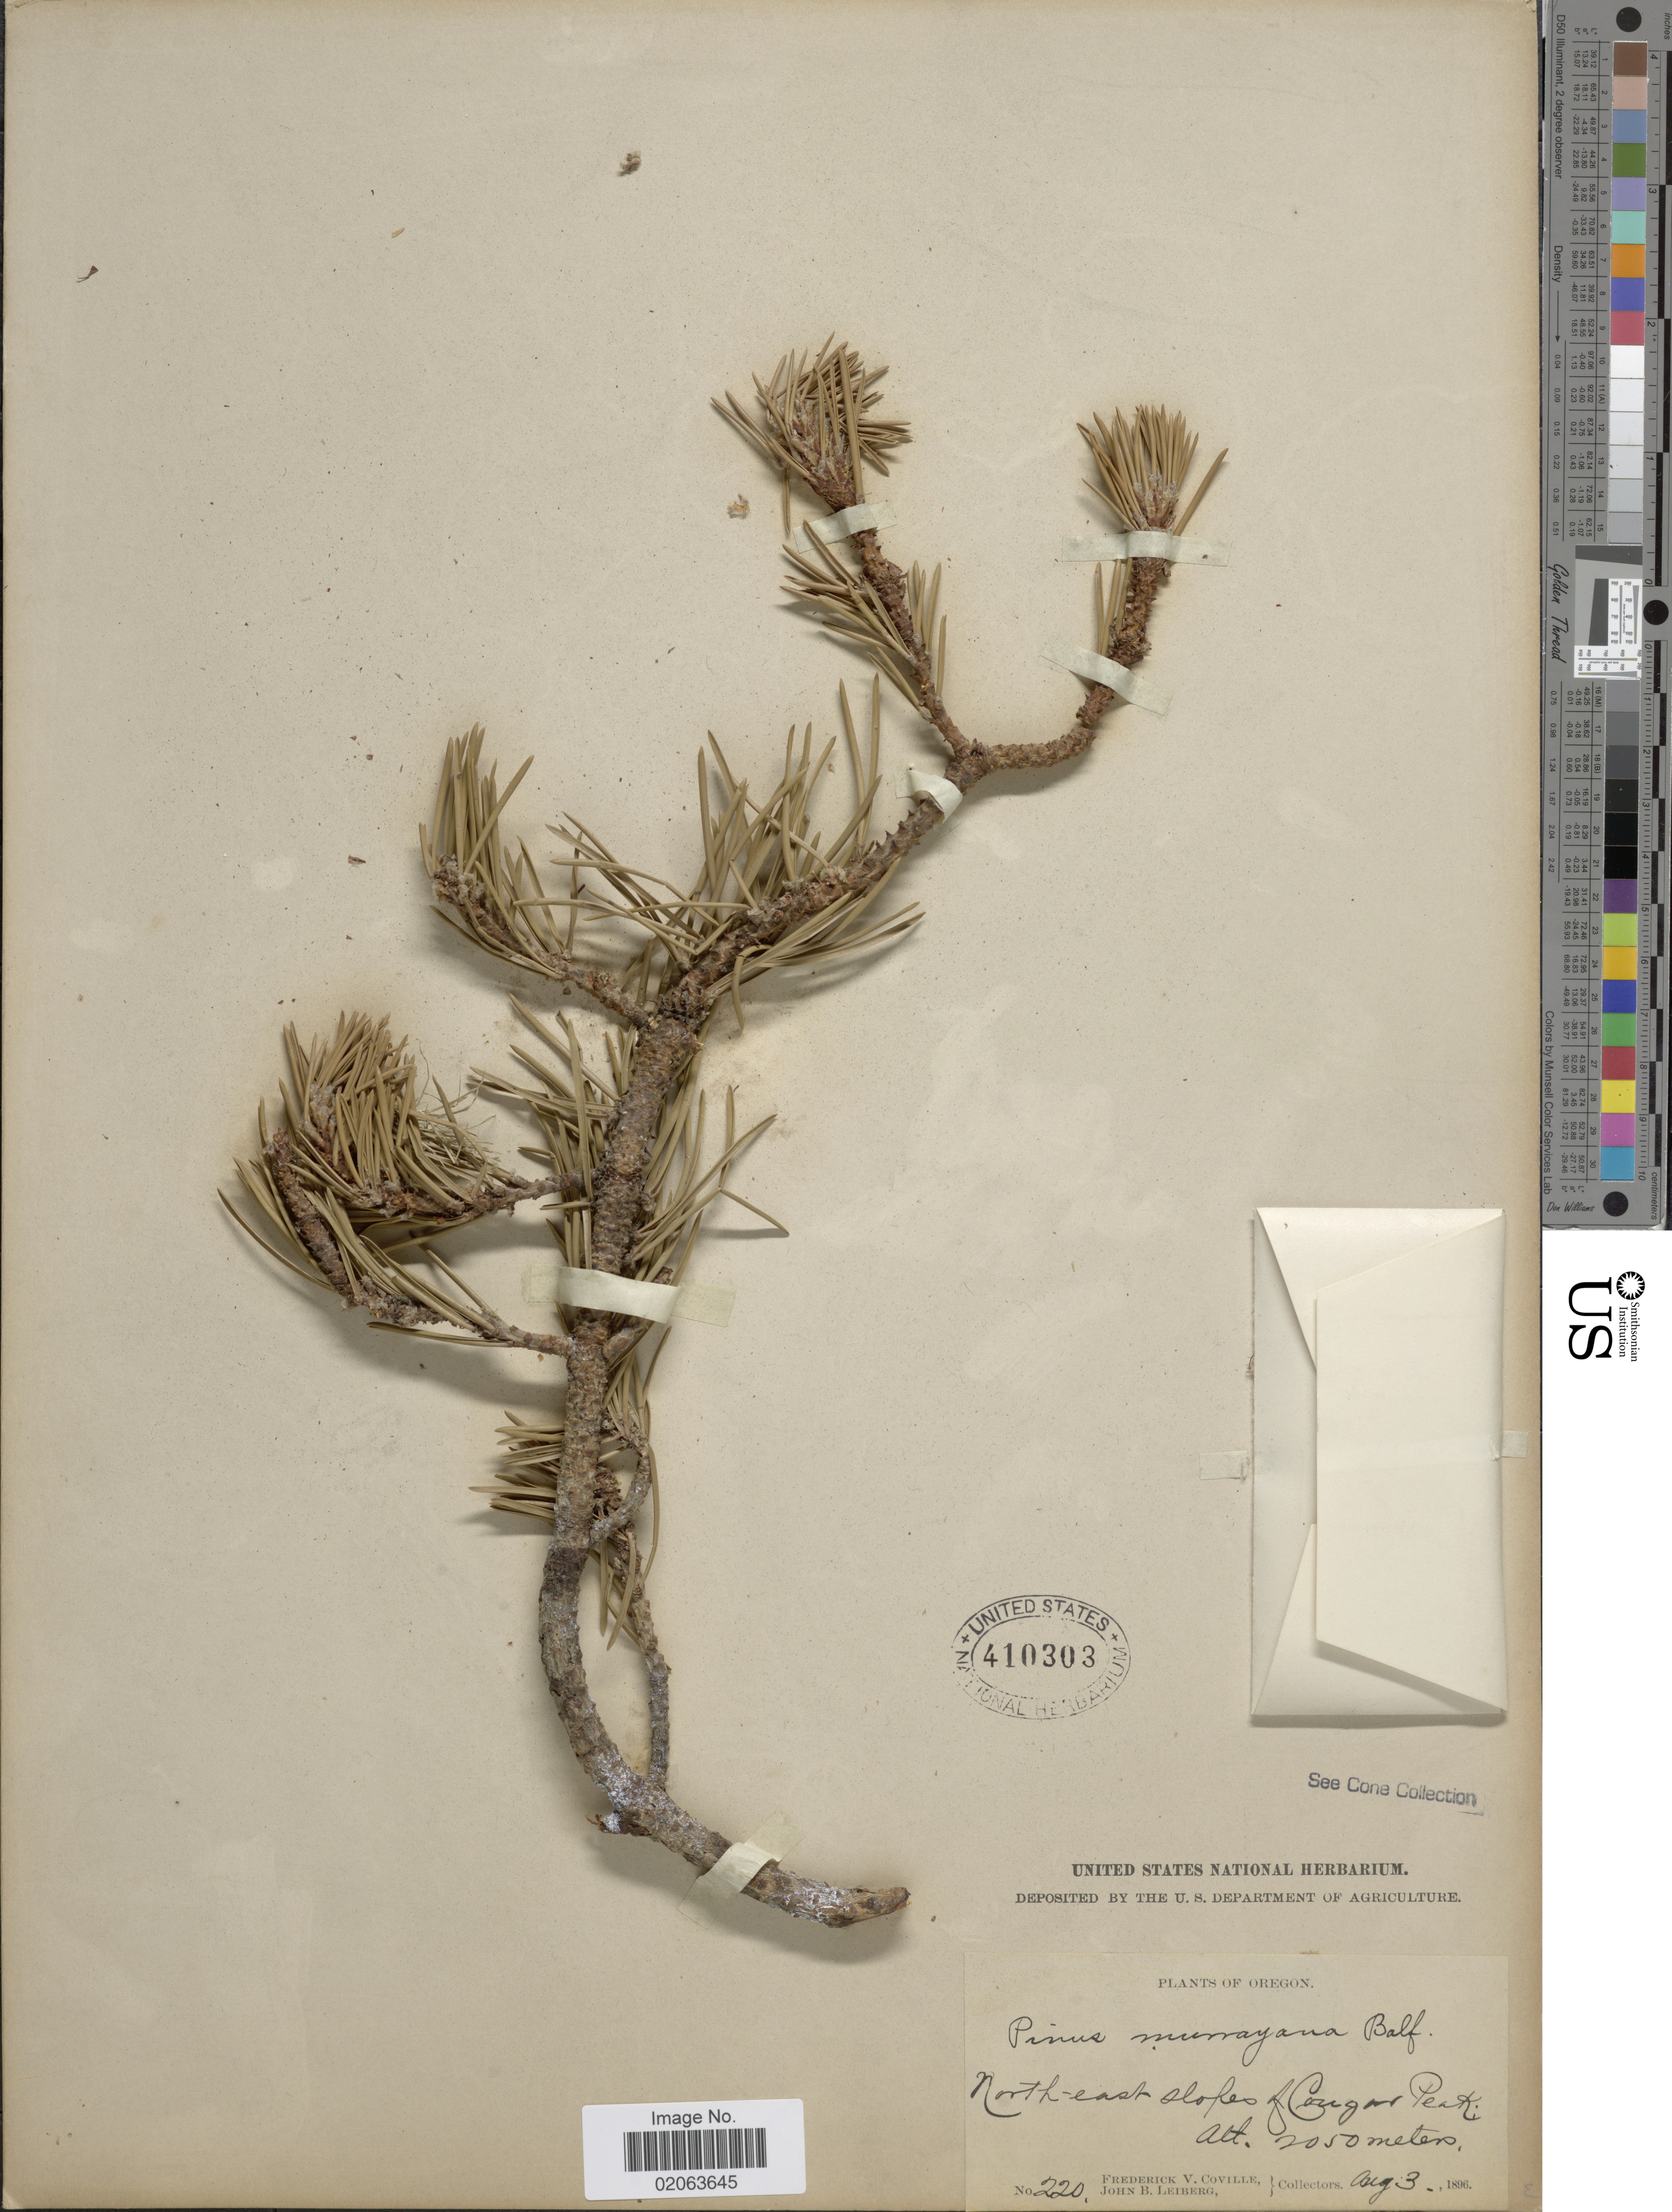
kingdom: Plantae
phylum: Tracheophyta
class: Pinopsida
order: Pinales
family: Pinaceae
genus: Pinus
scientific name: Pinus contorta var. murrayana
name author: (Balf.) S. Watson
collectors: F. V. Coville & J. B. Leiberg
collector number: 220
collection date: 1896-08-03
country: United States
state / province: Oregon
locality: North-east slopes of Cougar Peak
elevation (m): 2050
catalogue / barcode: US 410303